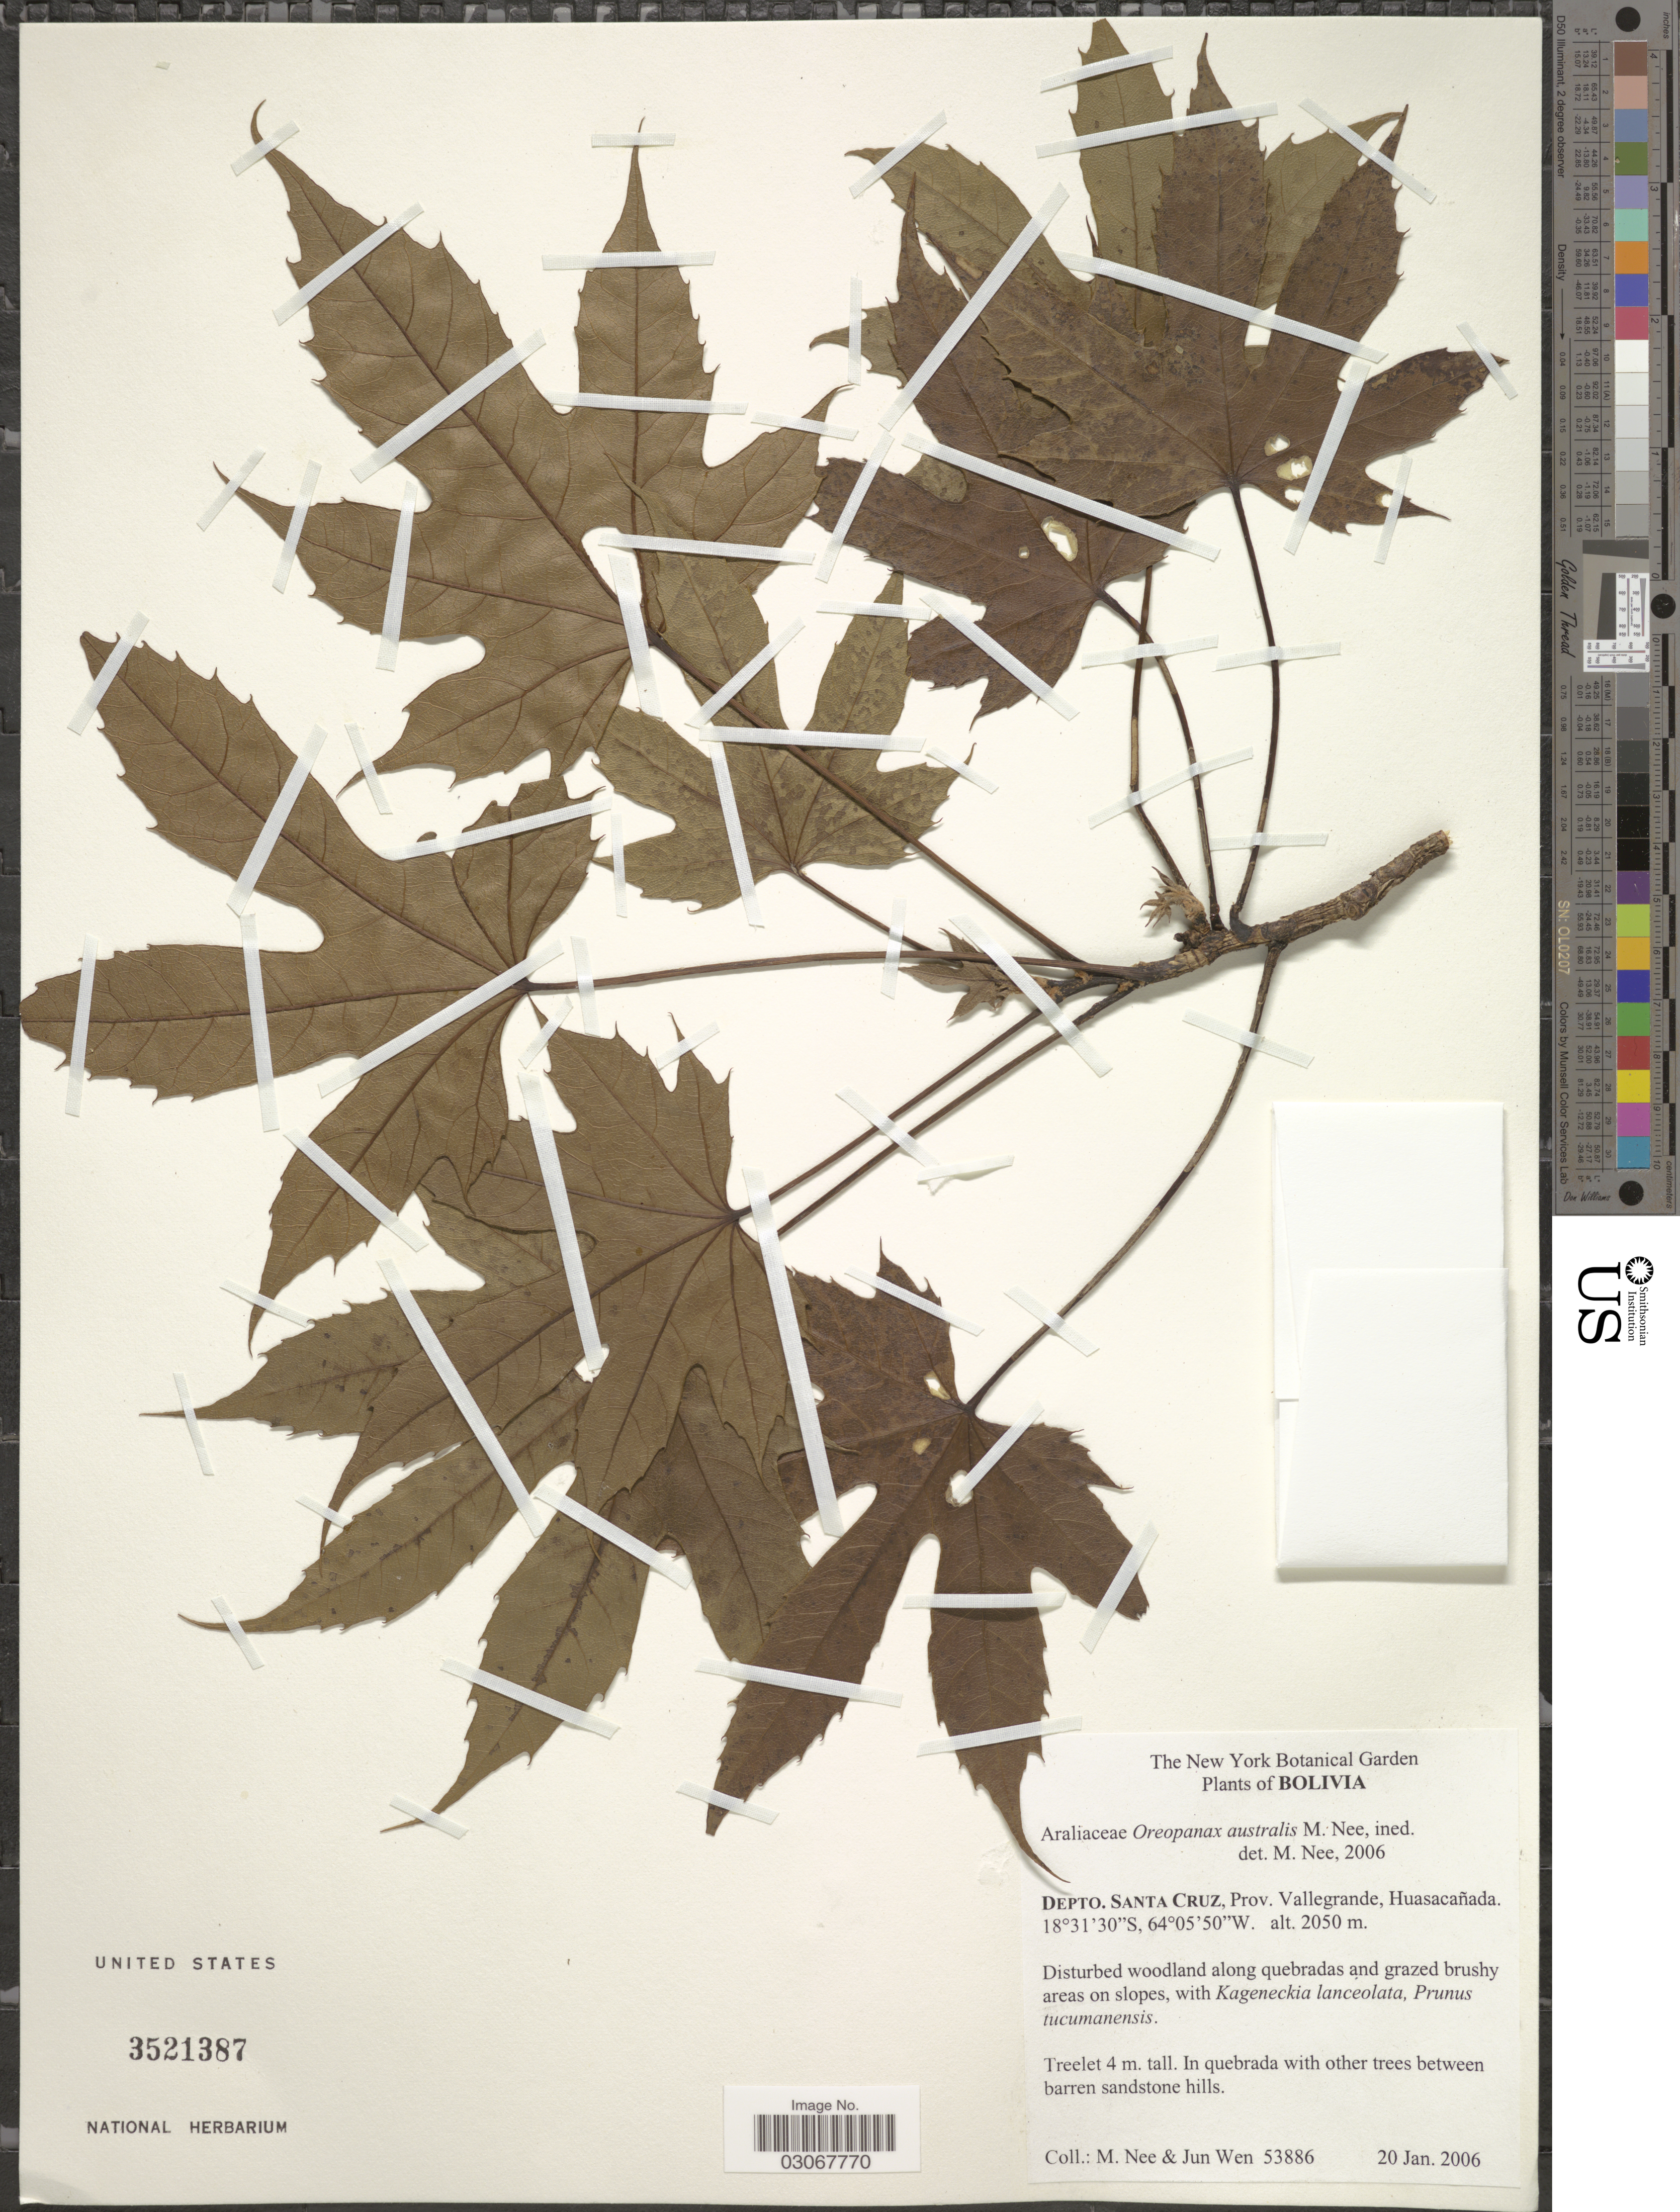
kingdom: Plantae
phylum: Tracheophyta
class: Magnoliopsida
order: Apiales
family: Araliaceae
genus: Oreopanax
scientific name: Oreopanax australis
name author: M. Nee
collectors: M. Nee & J. Wen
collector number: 53886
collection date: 2006-01-20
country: Bolivia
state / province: Santa Cruz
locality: Depto. Santa Cruz, Prov. Vallegrande, Huasacañada.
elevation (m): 2050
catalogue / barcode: US 3521387